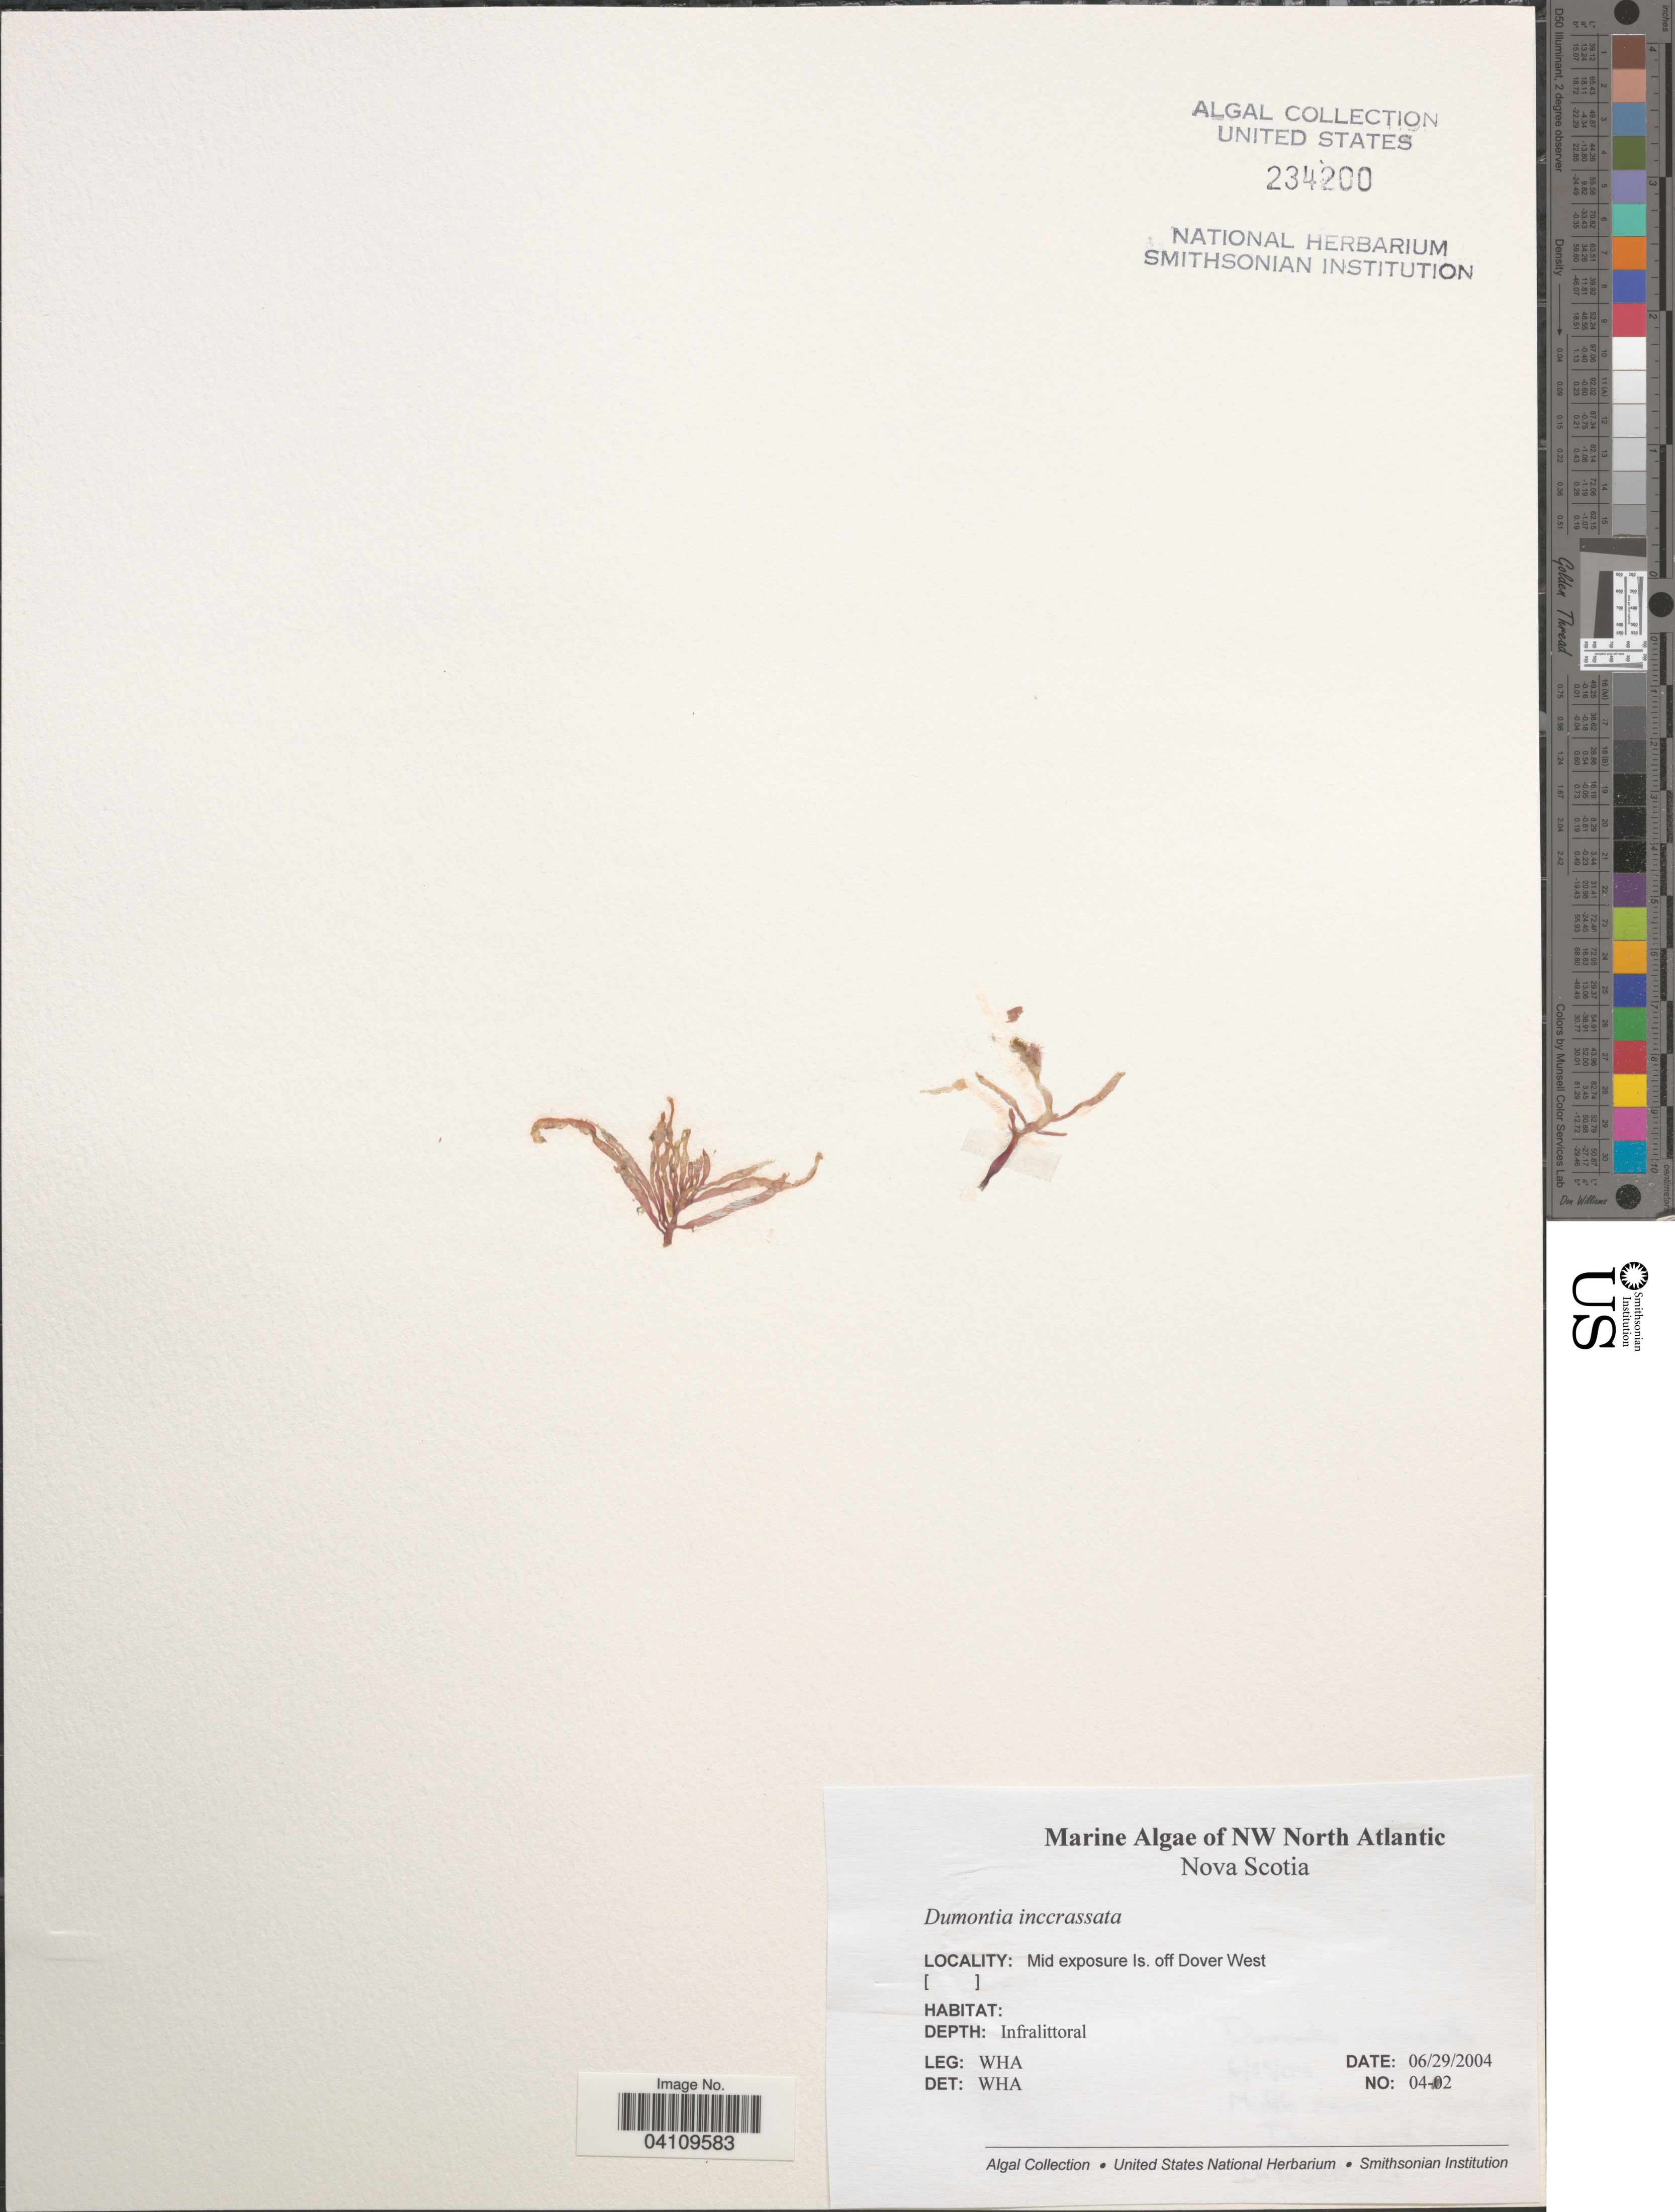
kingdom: Plantae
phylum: Rhodophyta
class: Florideophyceae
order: Gigartinales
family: Dumontiaceae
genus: Dumontia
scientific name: Dumontia contorta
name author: (S.G. Gmel.) Rupr.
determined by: Algae name updating Project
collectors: W. H. Adey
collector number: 04-2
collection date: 2004-06-29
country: Canada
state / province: Nova Scotia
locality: NW North Atlantic. Mid exposure Is. off Dover West.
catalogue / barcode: US 234200